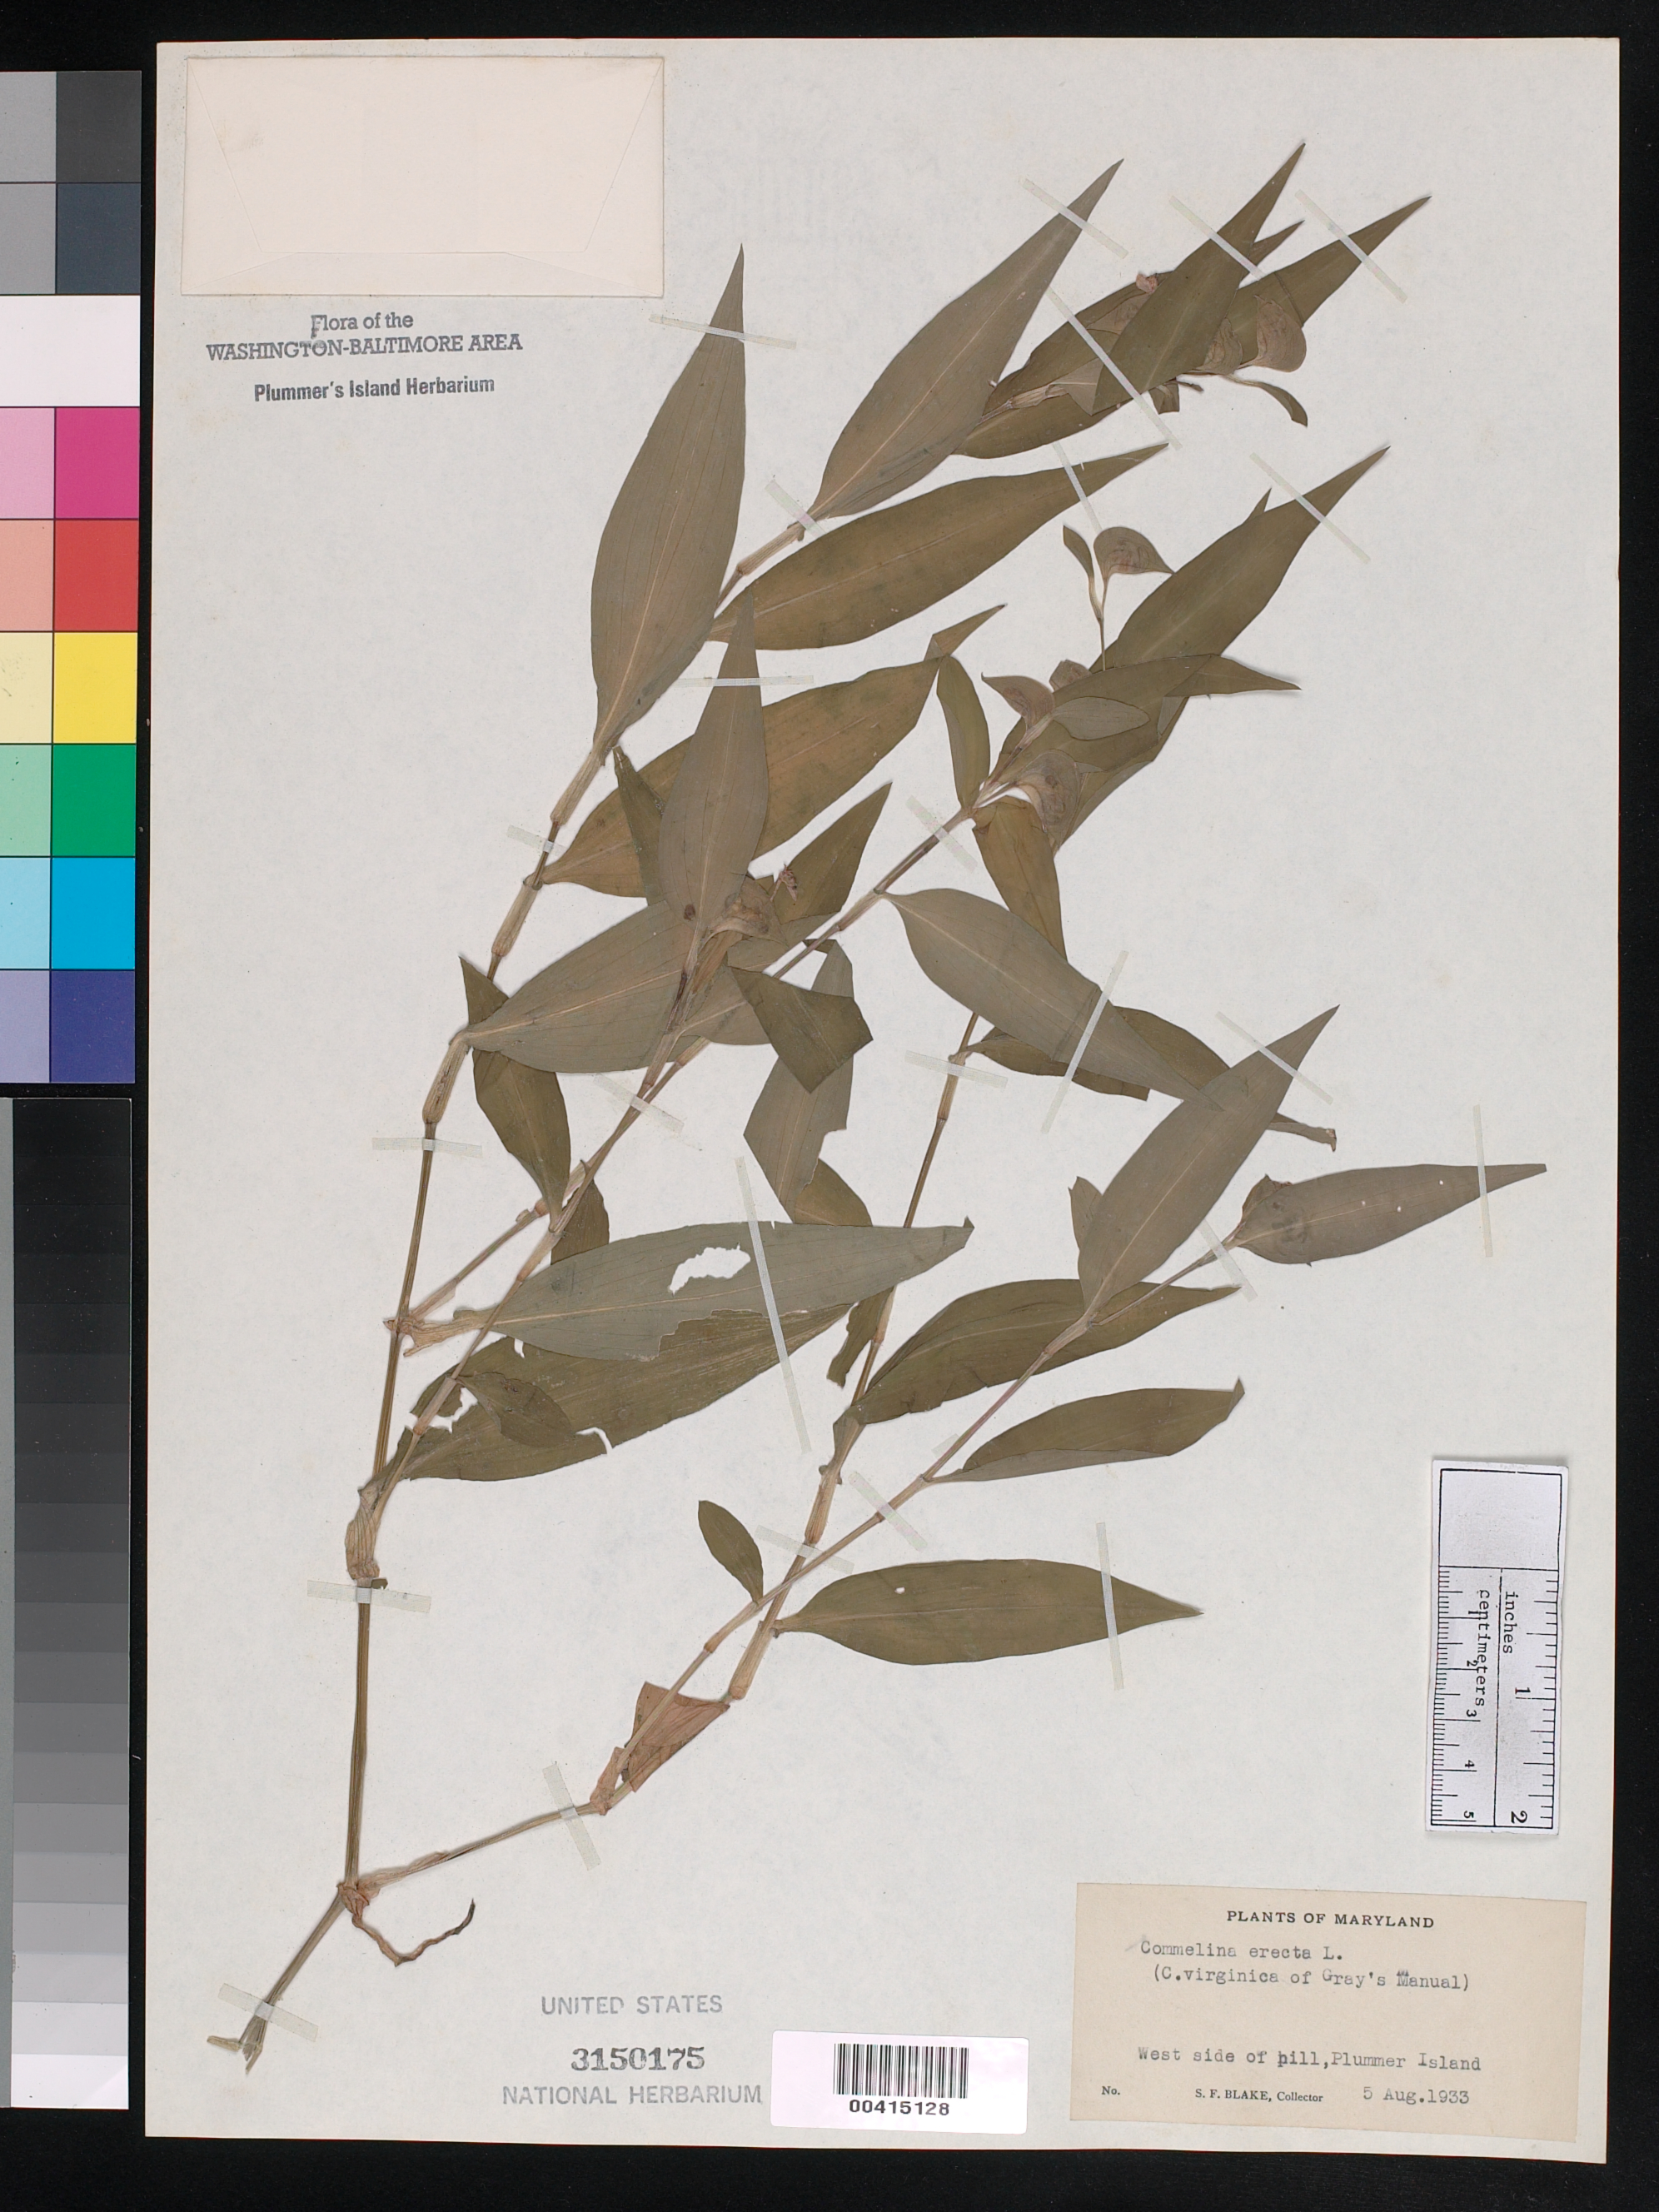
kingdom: Plantae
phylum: Tracheophyta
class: Liliopsida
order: Commelinales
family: Commelinaceae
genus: Commelina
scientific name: Commelina erecta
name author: L.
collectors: S. Blake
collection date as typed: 05 Aug 1933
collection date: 1933-08-05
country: United States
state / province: Maryland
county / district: Montgomery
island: Plummers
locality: Plummer's Island; west side of hill. C. & O. Canal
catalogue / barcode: US 3150175